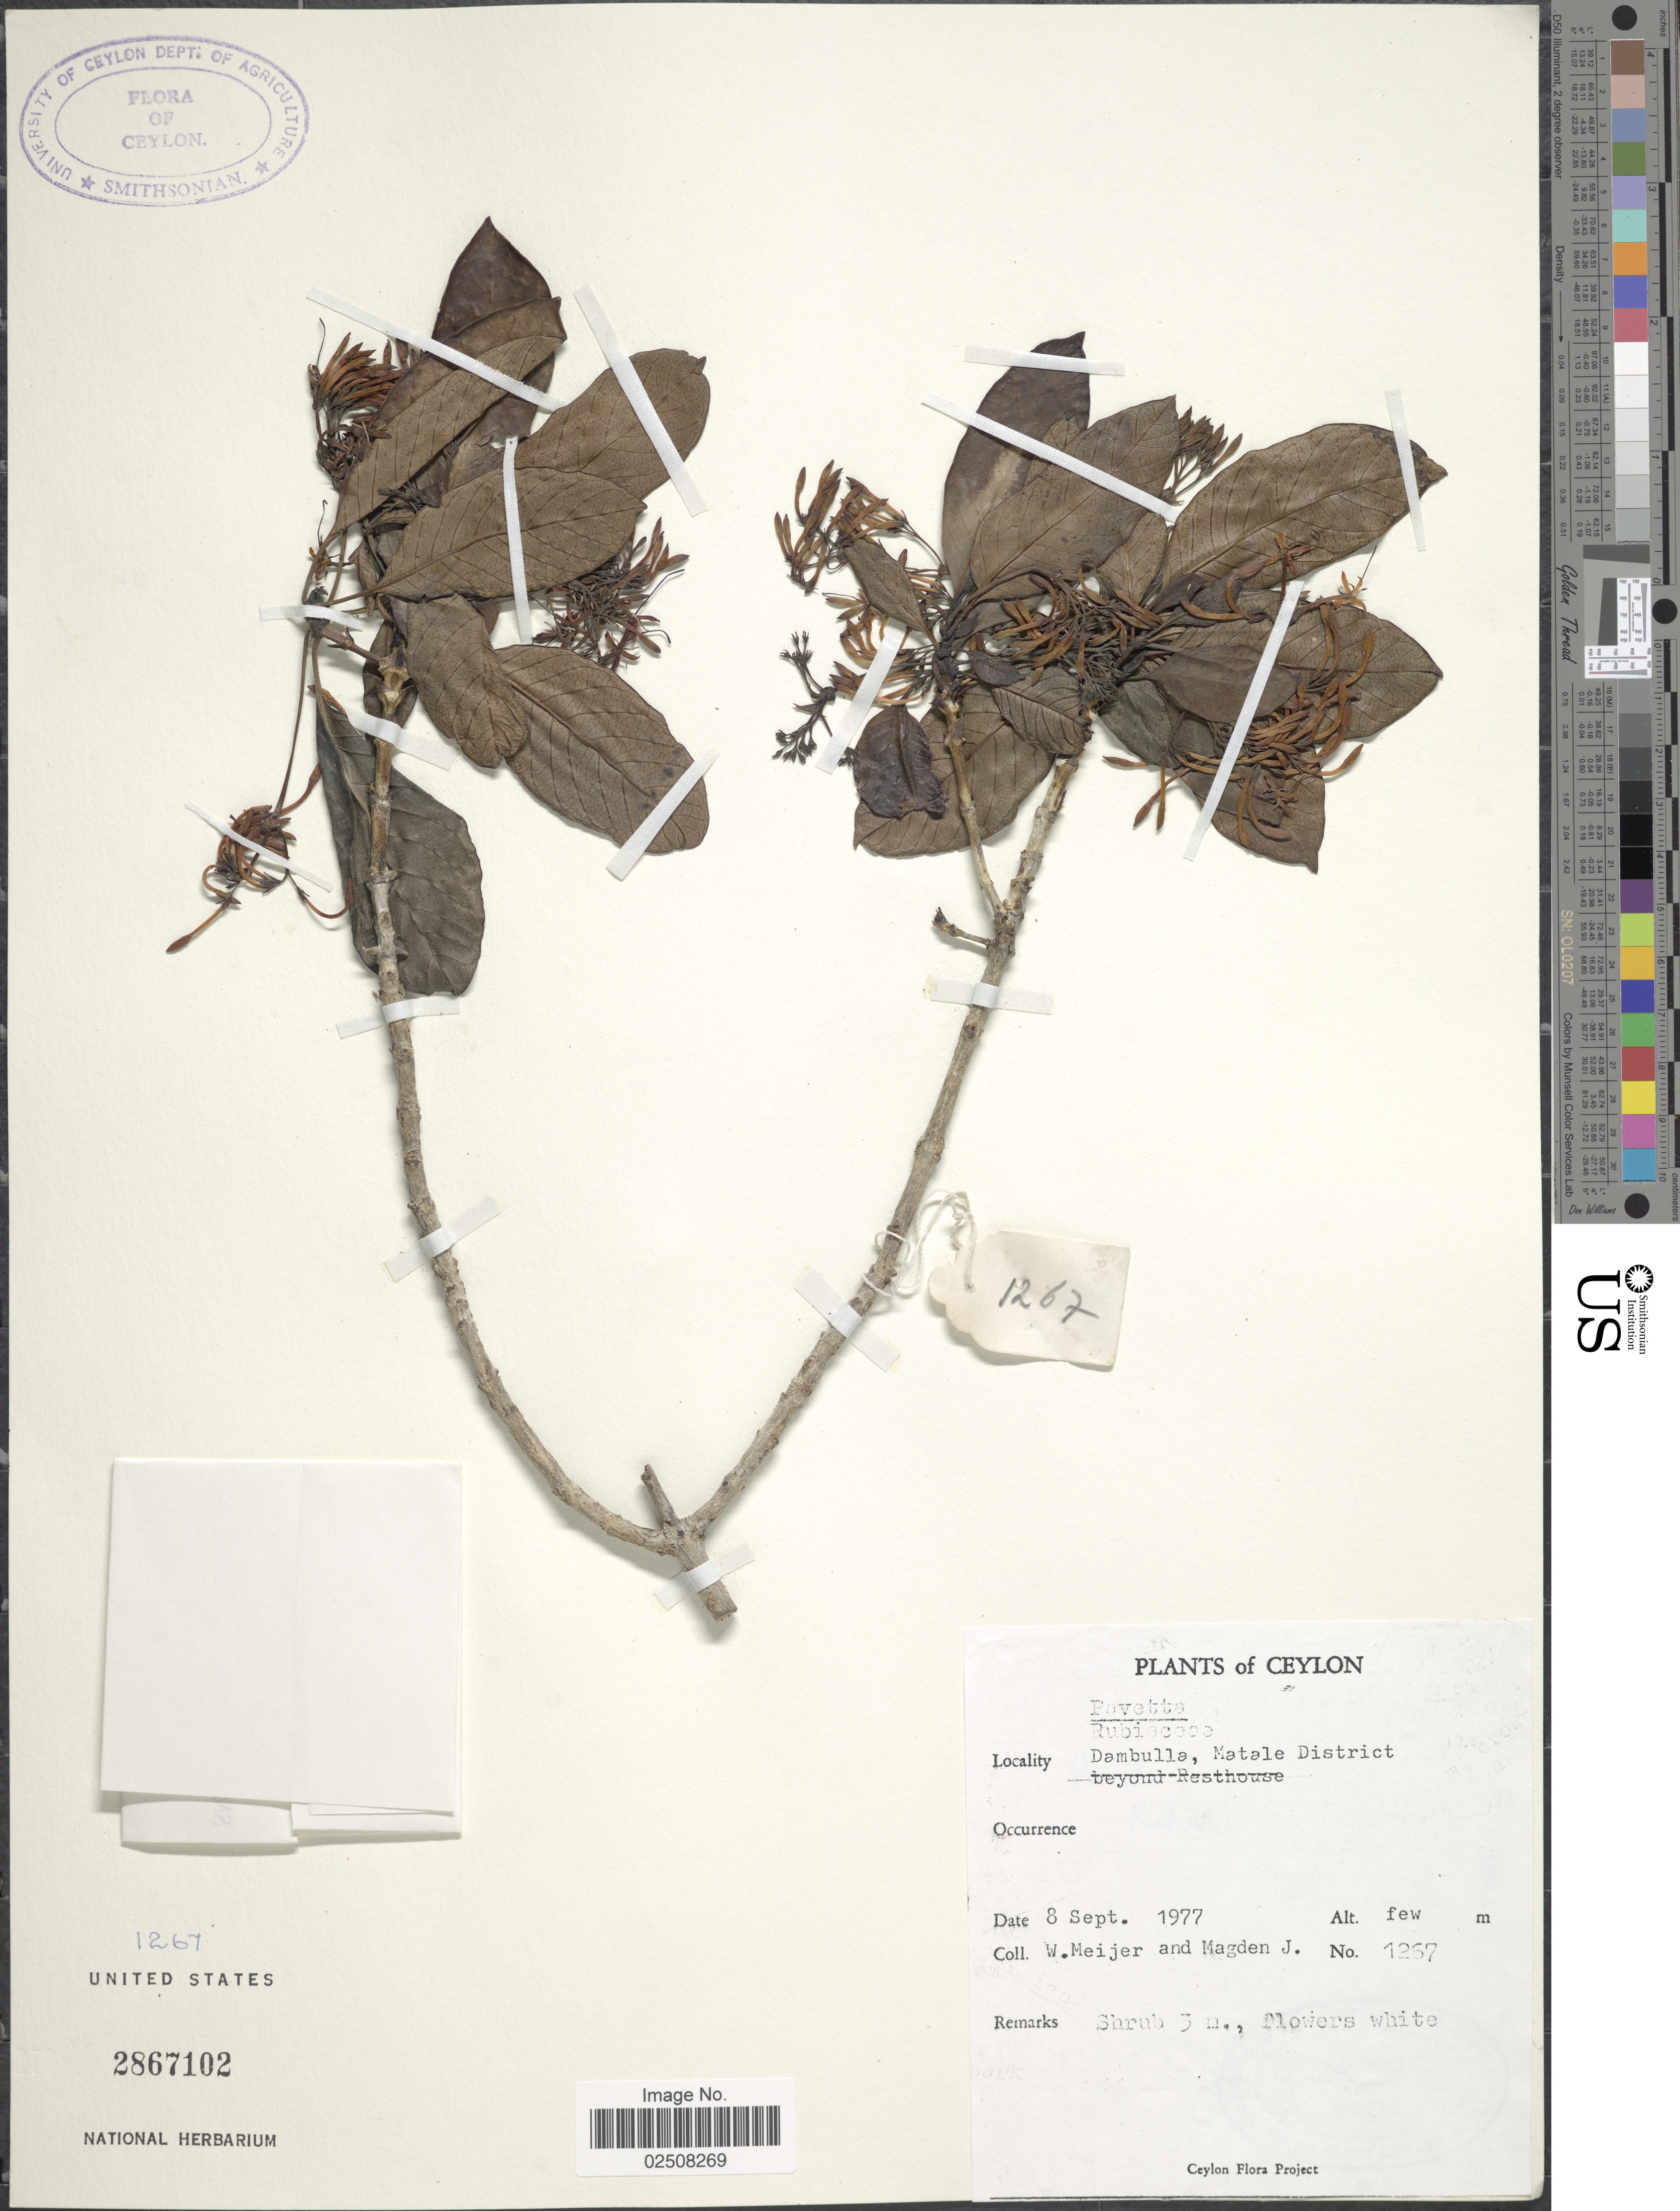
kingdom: Plantae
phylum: Tracheophyta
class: Magnoliopsida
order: Gentianales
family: Rubiaceae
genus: Pavetta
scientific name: Pavetta sp.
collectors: W. Meijer & J. Magden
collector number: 1267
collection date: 1977-09-08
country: Sri Lanka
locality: Ceylon, Dambulla, Matale District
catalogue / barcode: US 2867102